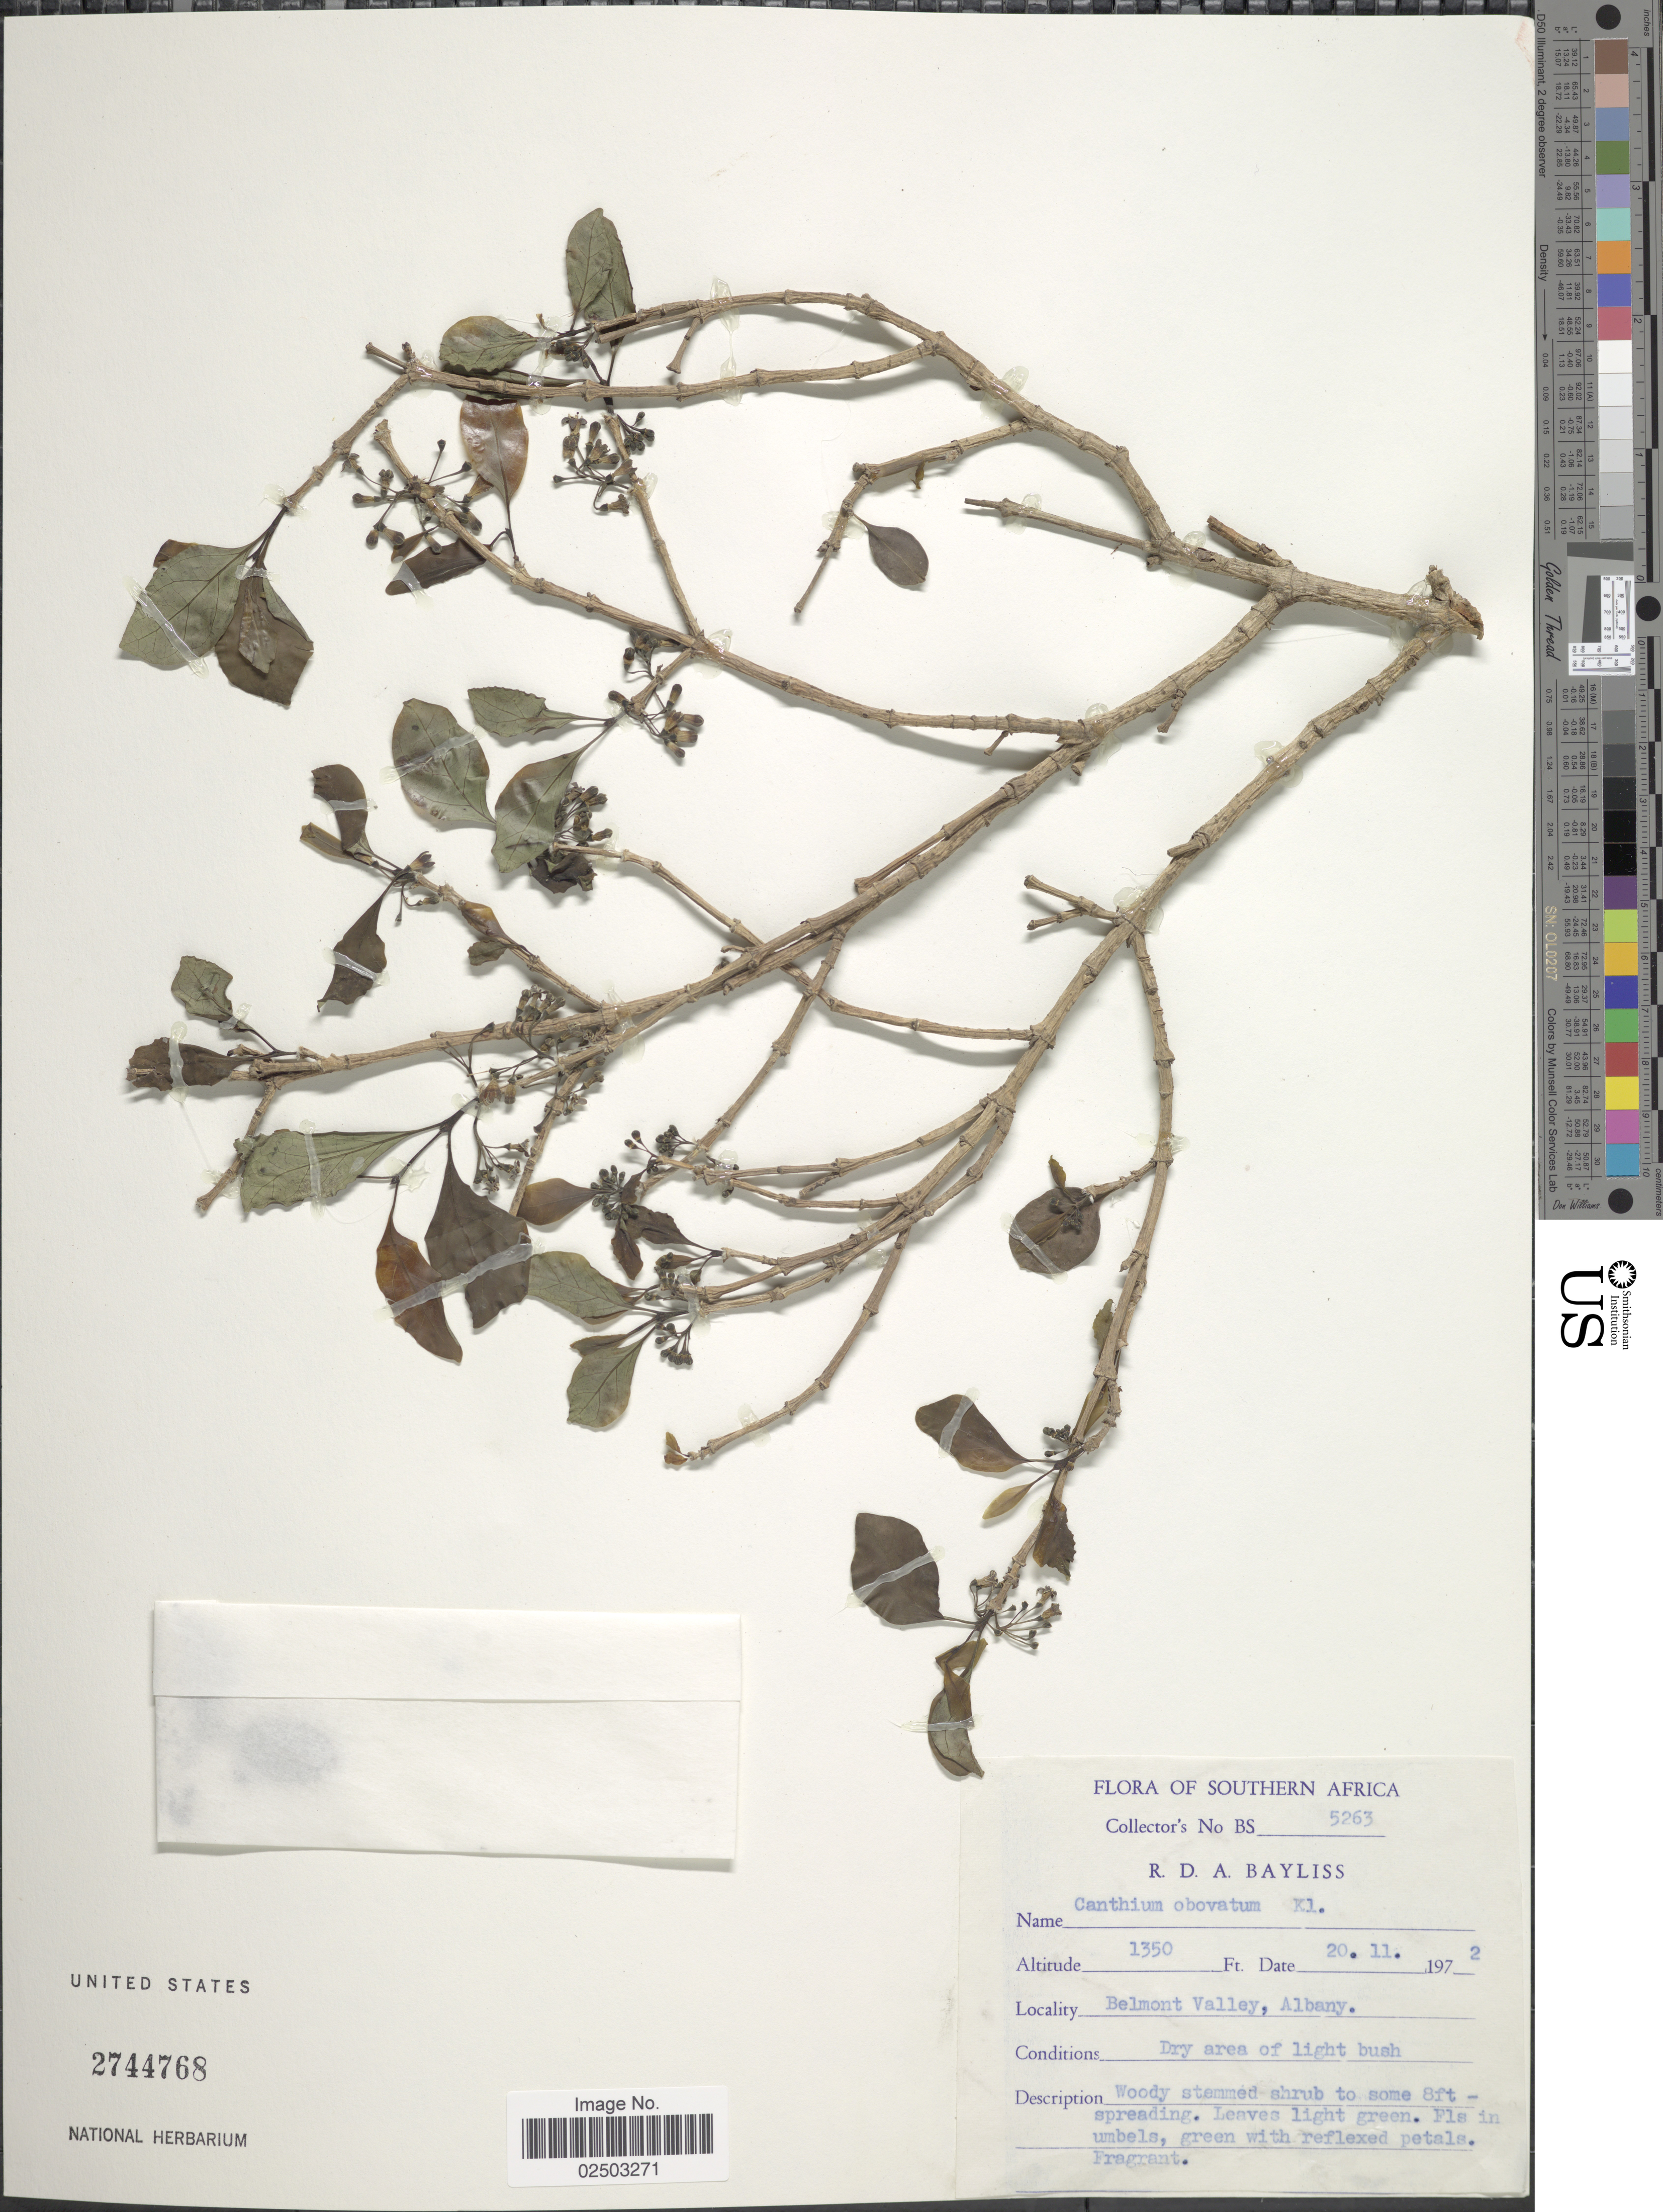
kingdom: Plantae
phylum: Tracheophyta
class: Magnoliopsida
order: Gentianales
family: Rubiaceae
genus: Canthium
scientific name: Canthium obovatum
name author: Klotzsch ex Eckl. & Zeyh.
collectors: R. Bayliss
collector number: BS5263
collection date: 1972-11-20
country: South Africa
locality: Southern Africa, Belmont Valley, Albany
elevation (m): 411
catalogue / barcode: US 2744768